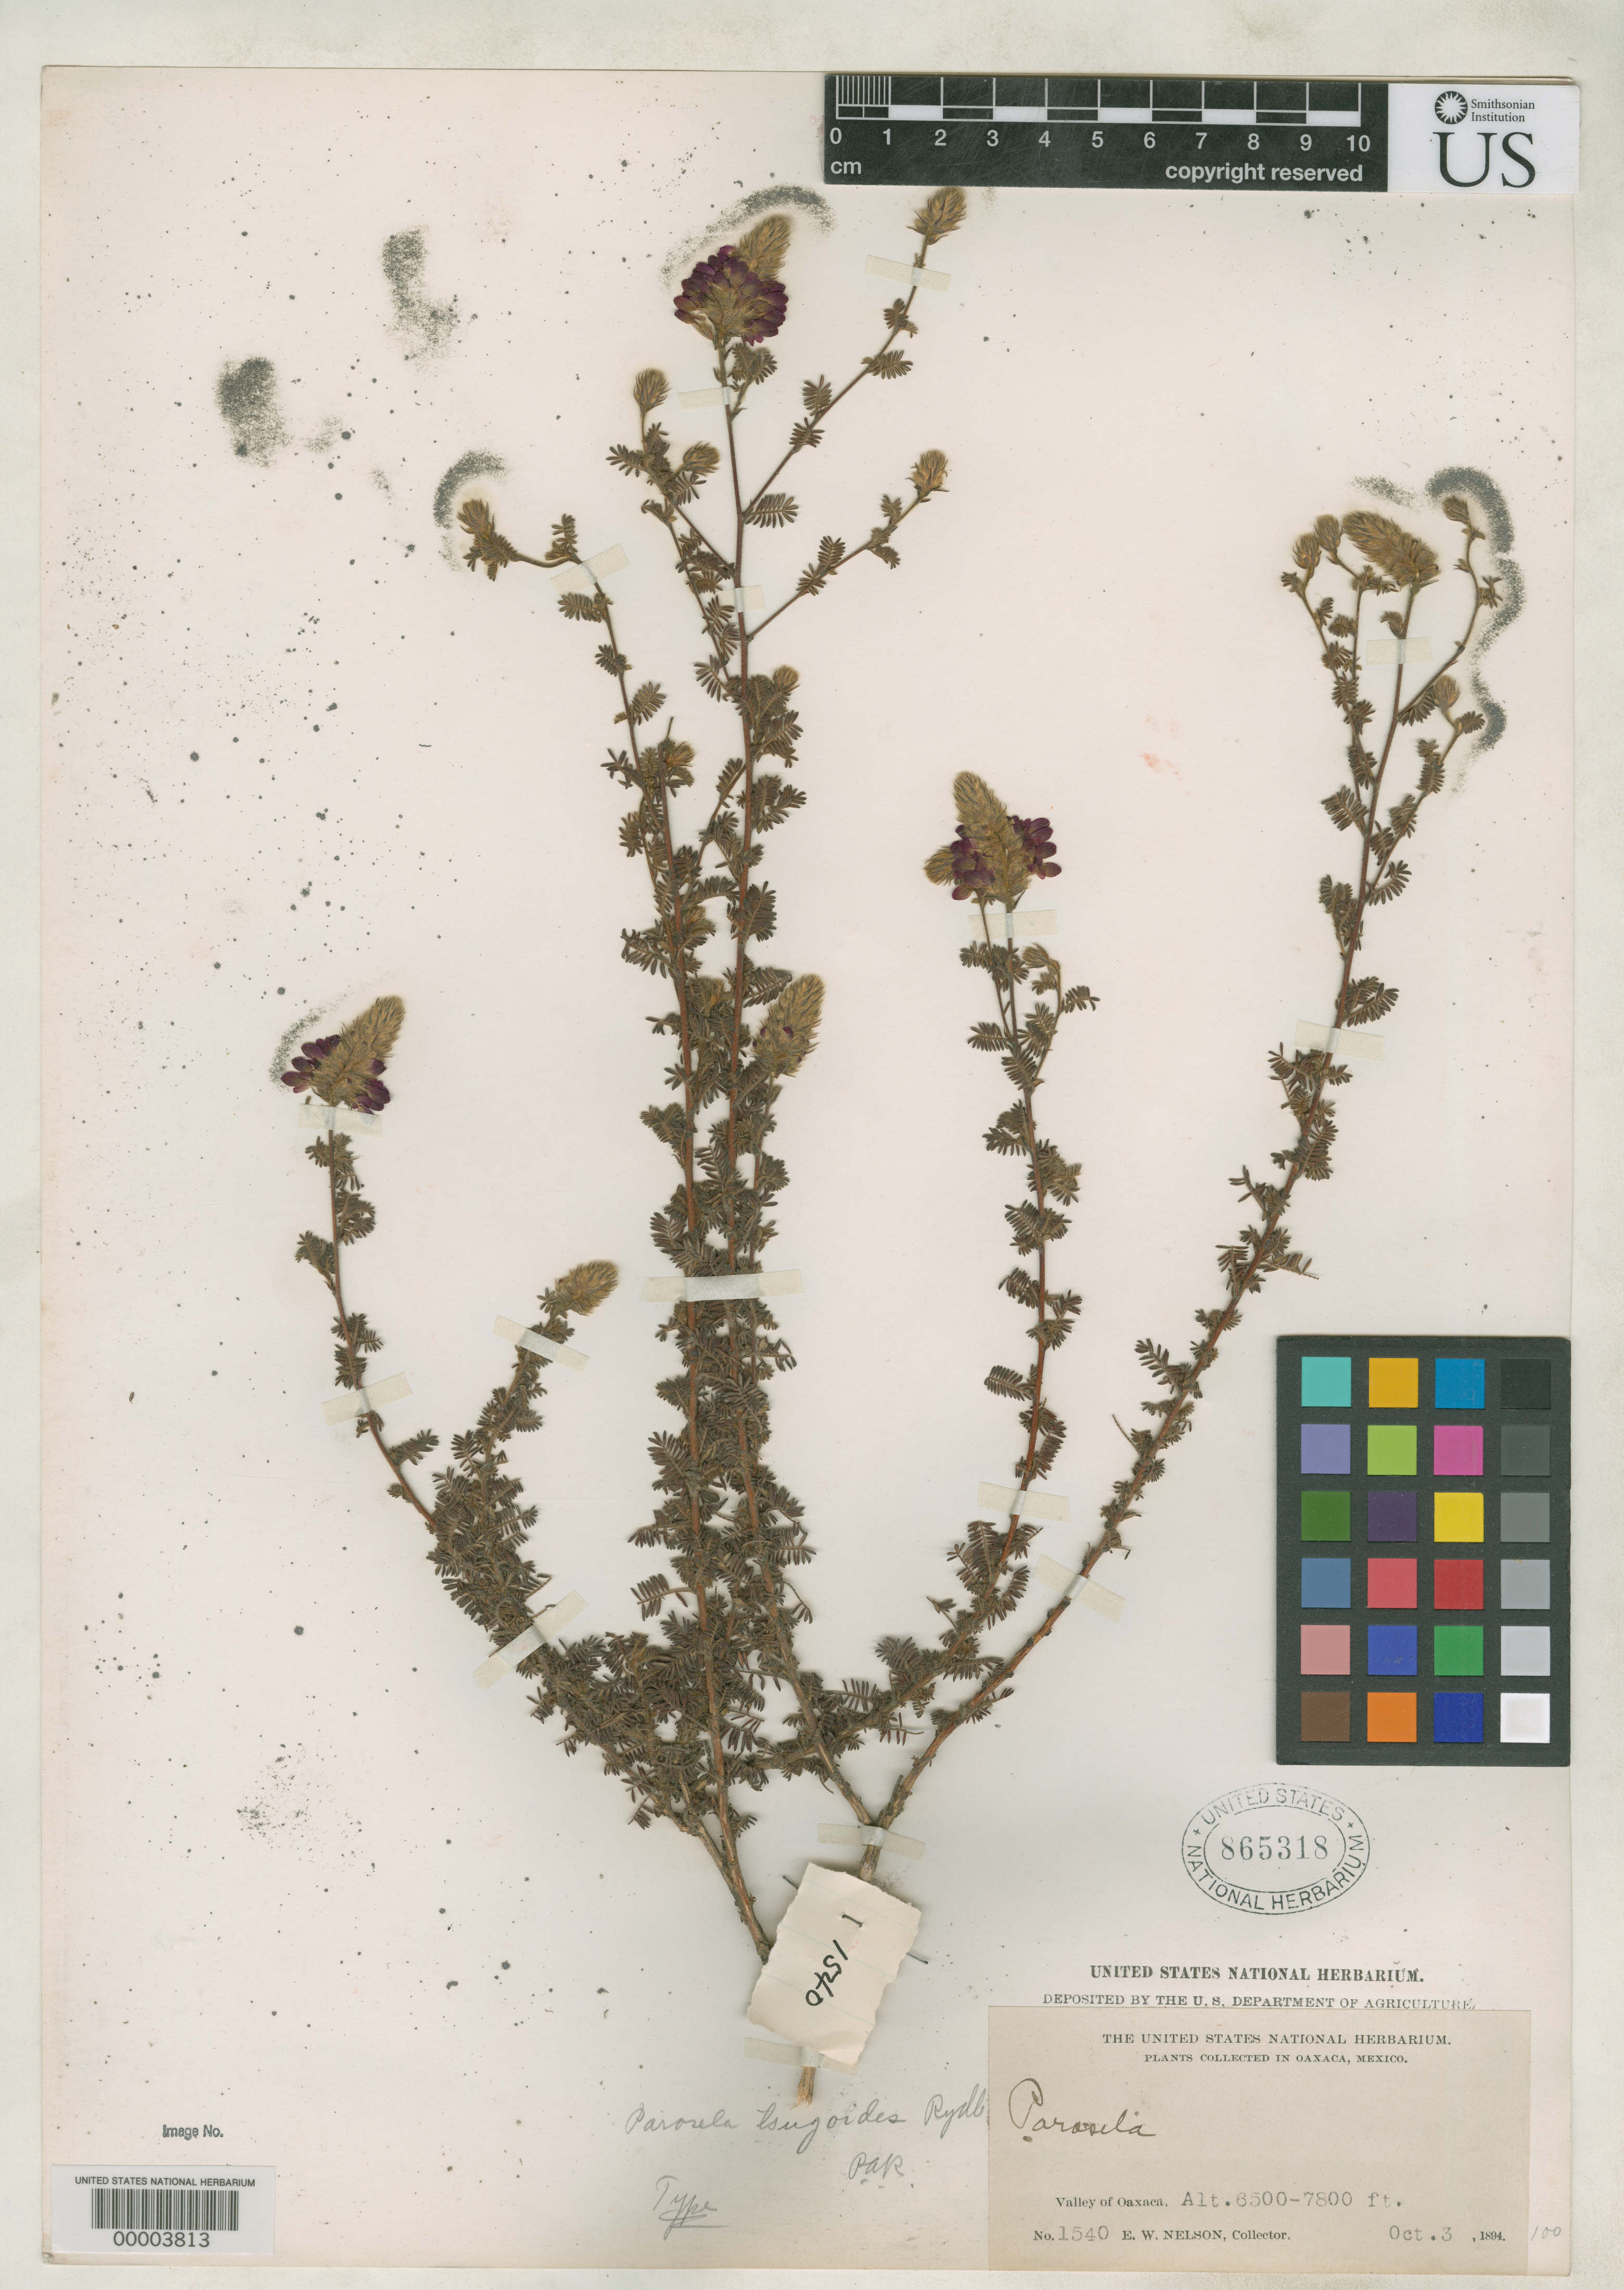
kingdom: Plantae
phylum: Tracheophyta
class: Magnoliopsida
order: Fabales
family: Fabaceae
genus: Parosela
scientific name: Parosela tsugoides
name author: Rydb.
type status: Holotype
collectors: E. W. Nelson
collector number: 1540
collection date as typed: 03 Oct 1894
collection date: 1894-10-03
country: Mexico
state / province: Oaxaca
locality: Valley of Oaxaca.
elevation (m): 1981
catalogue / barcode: US 865318